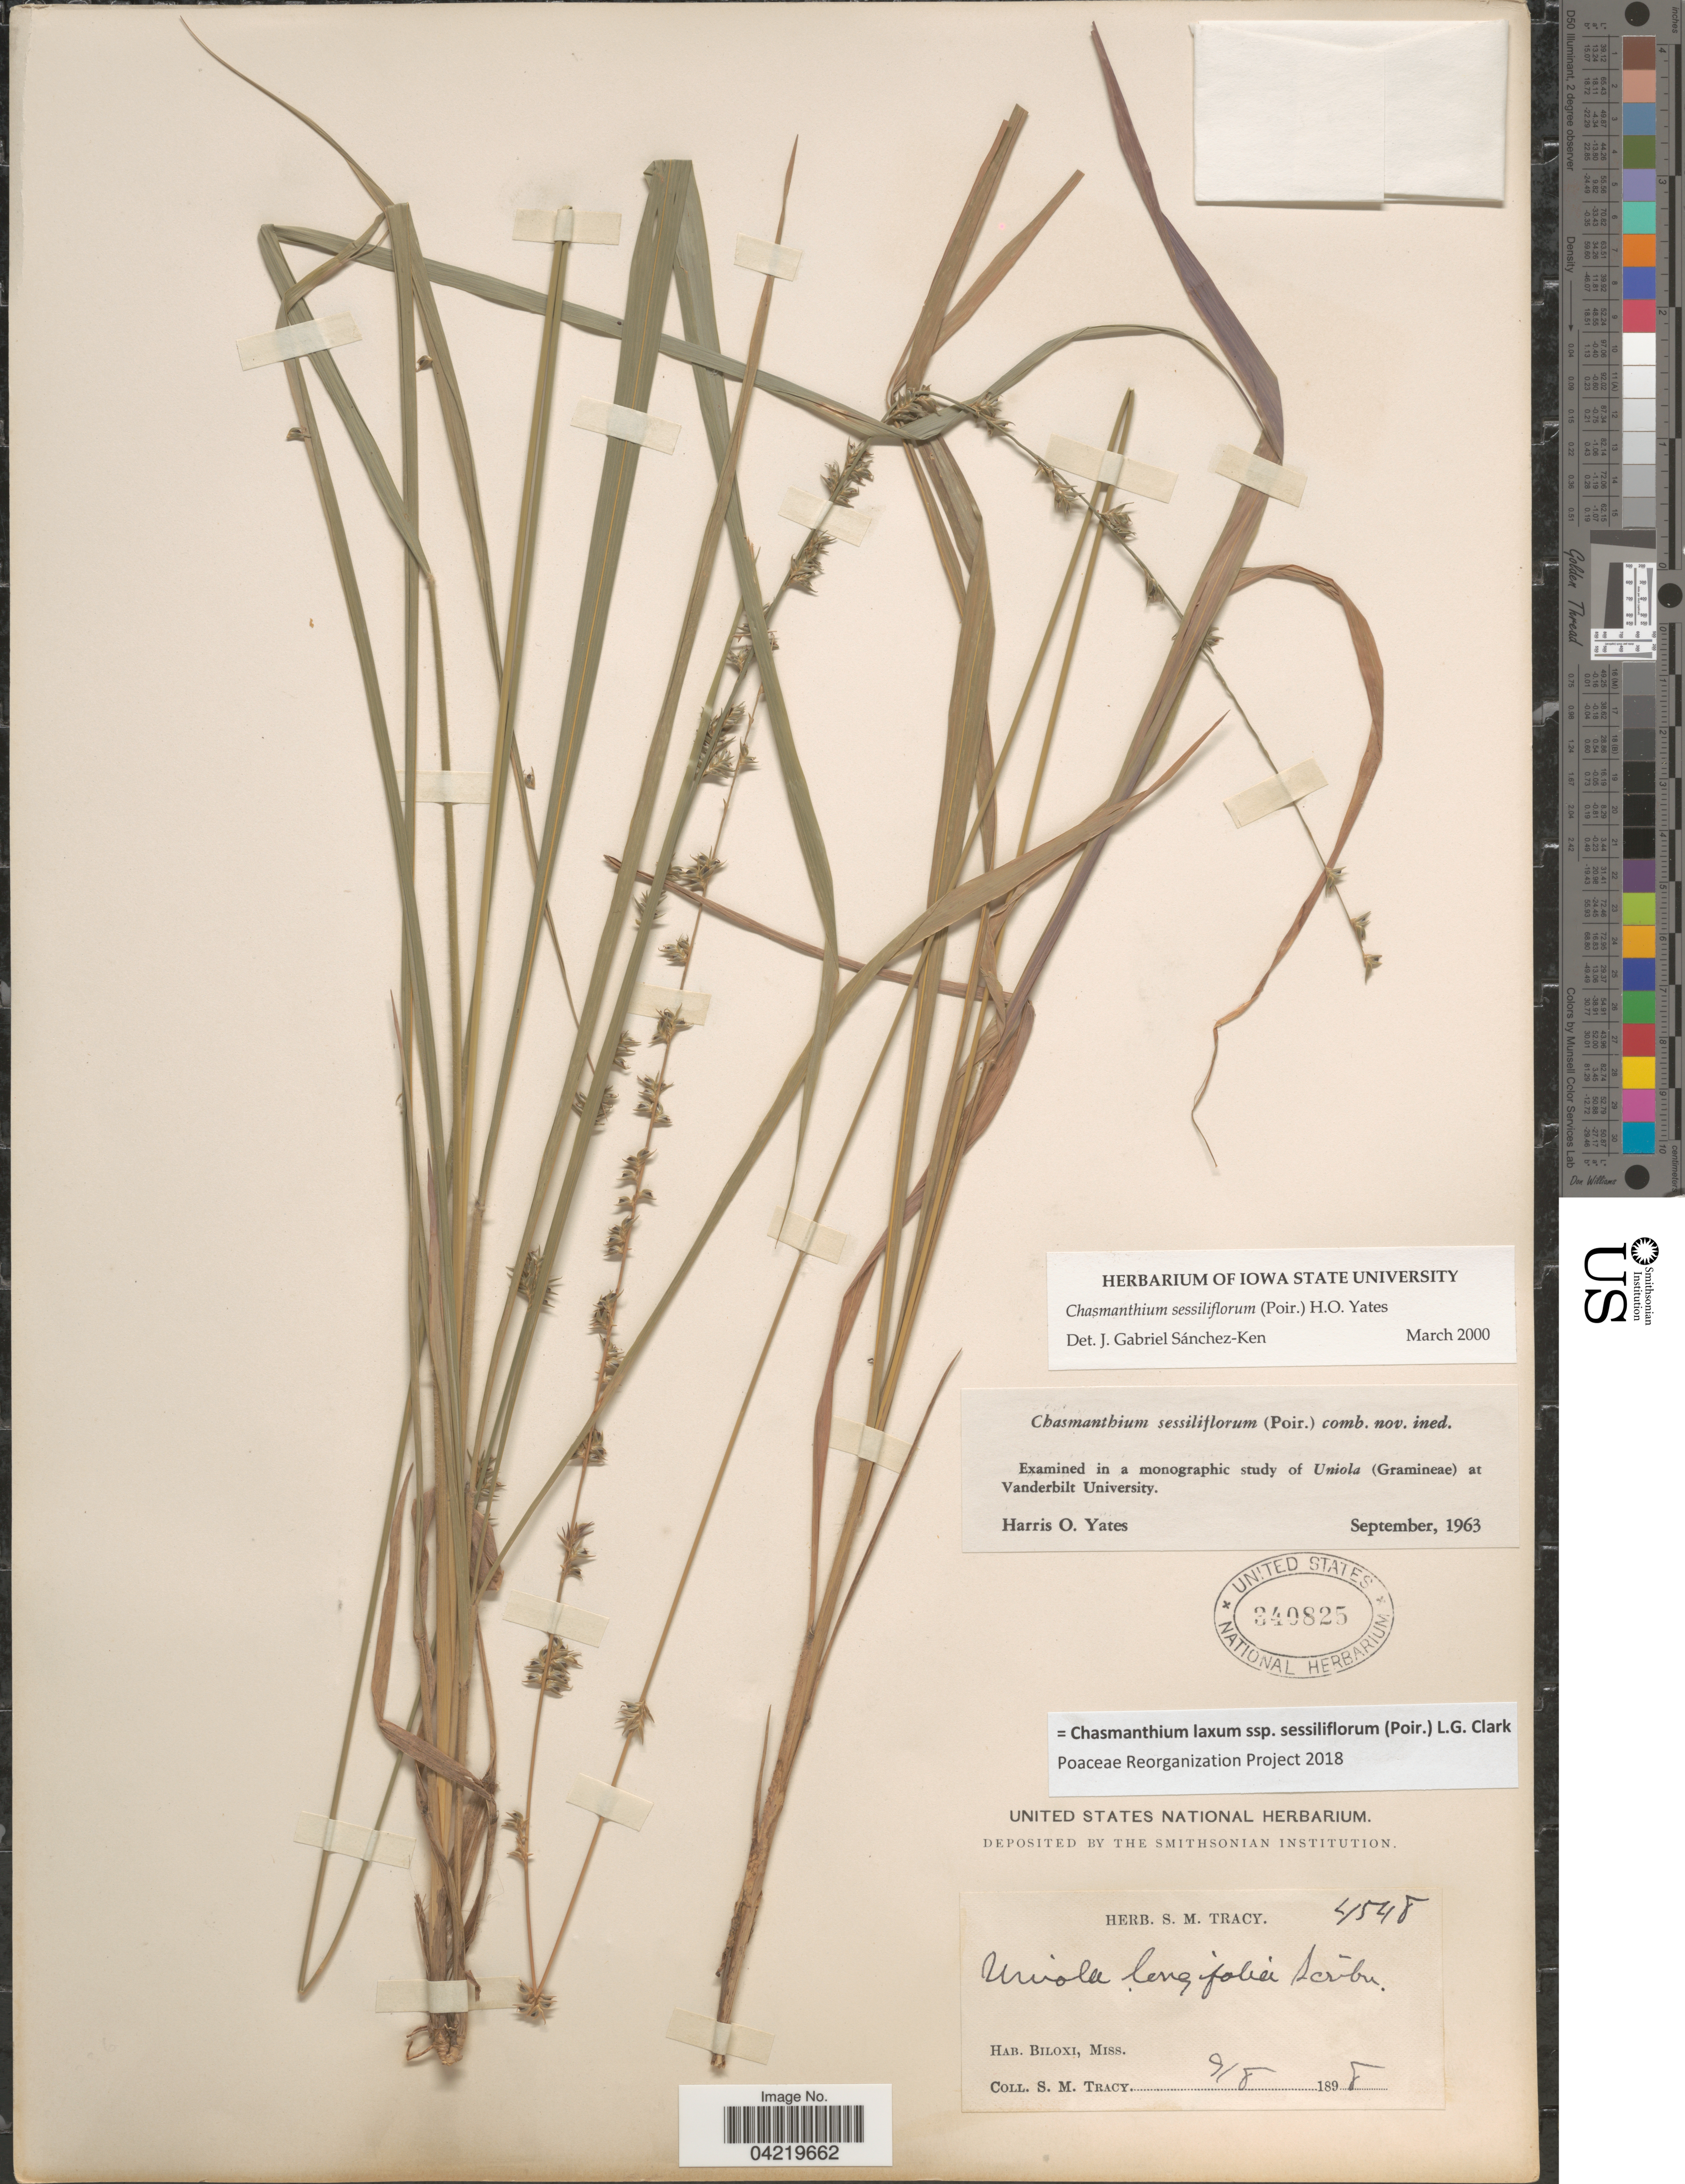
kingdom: Plantae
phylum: Tracheophyta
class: Liliopsida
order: Poales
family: Poaceae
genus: Chasmanthium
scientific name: Chasmanthium laxum subsp. sessiliflorum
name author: (L.) H.O. Yates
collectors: S. M. Tracy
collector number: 4548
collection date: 1898-09-08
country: United States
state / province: Mississippi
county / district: Harrison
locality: Biloxi.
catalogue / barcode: US 340825